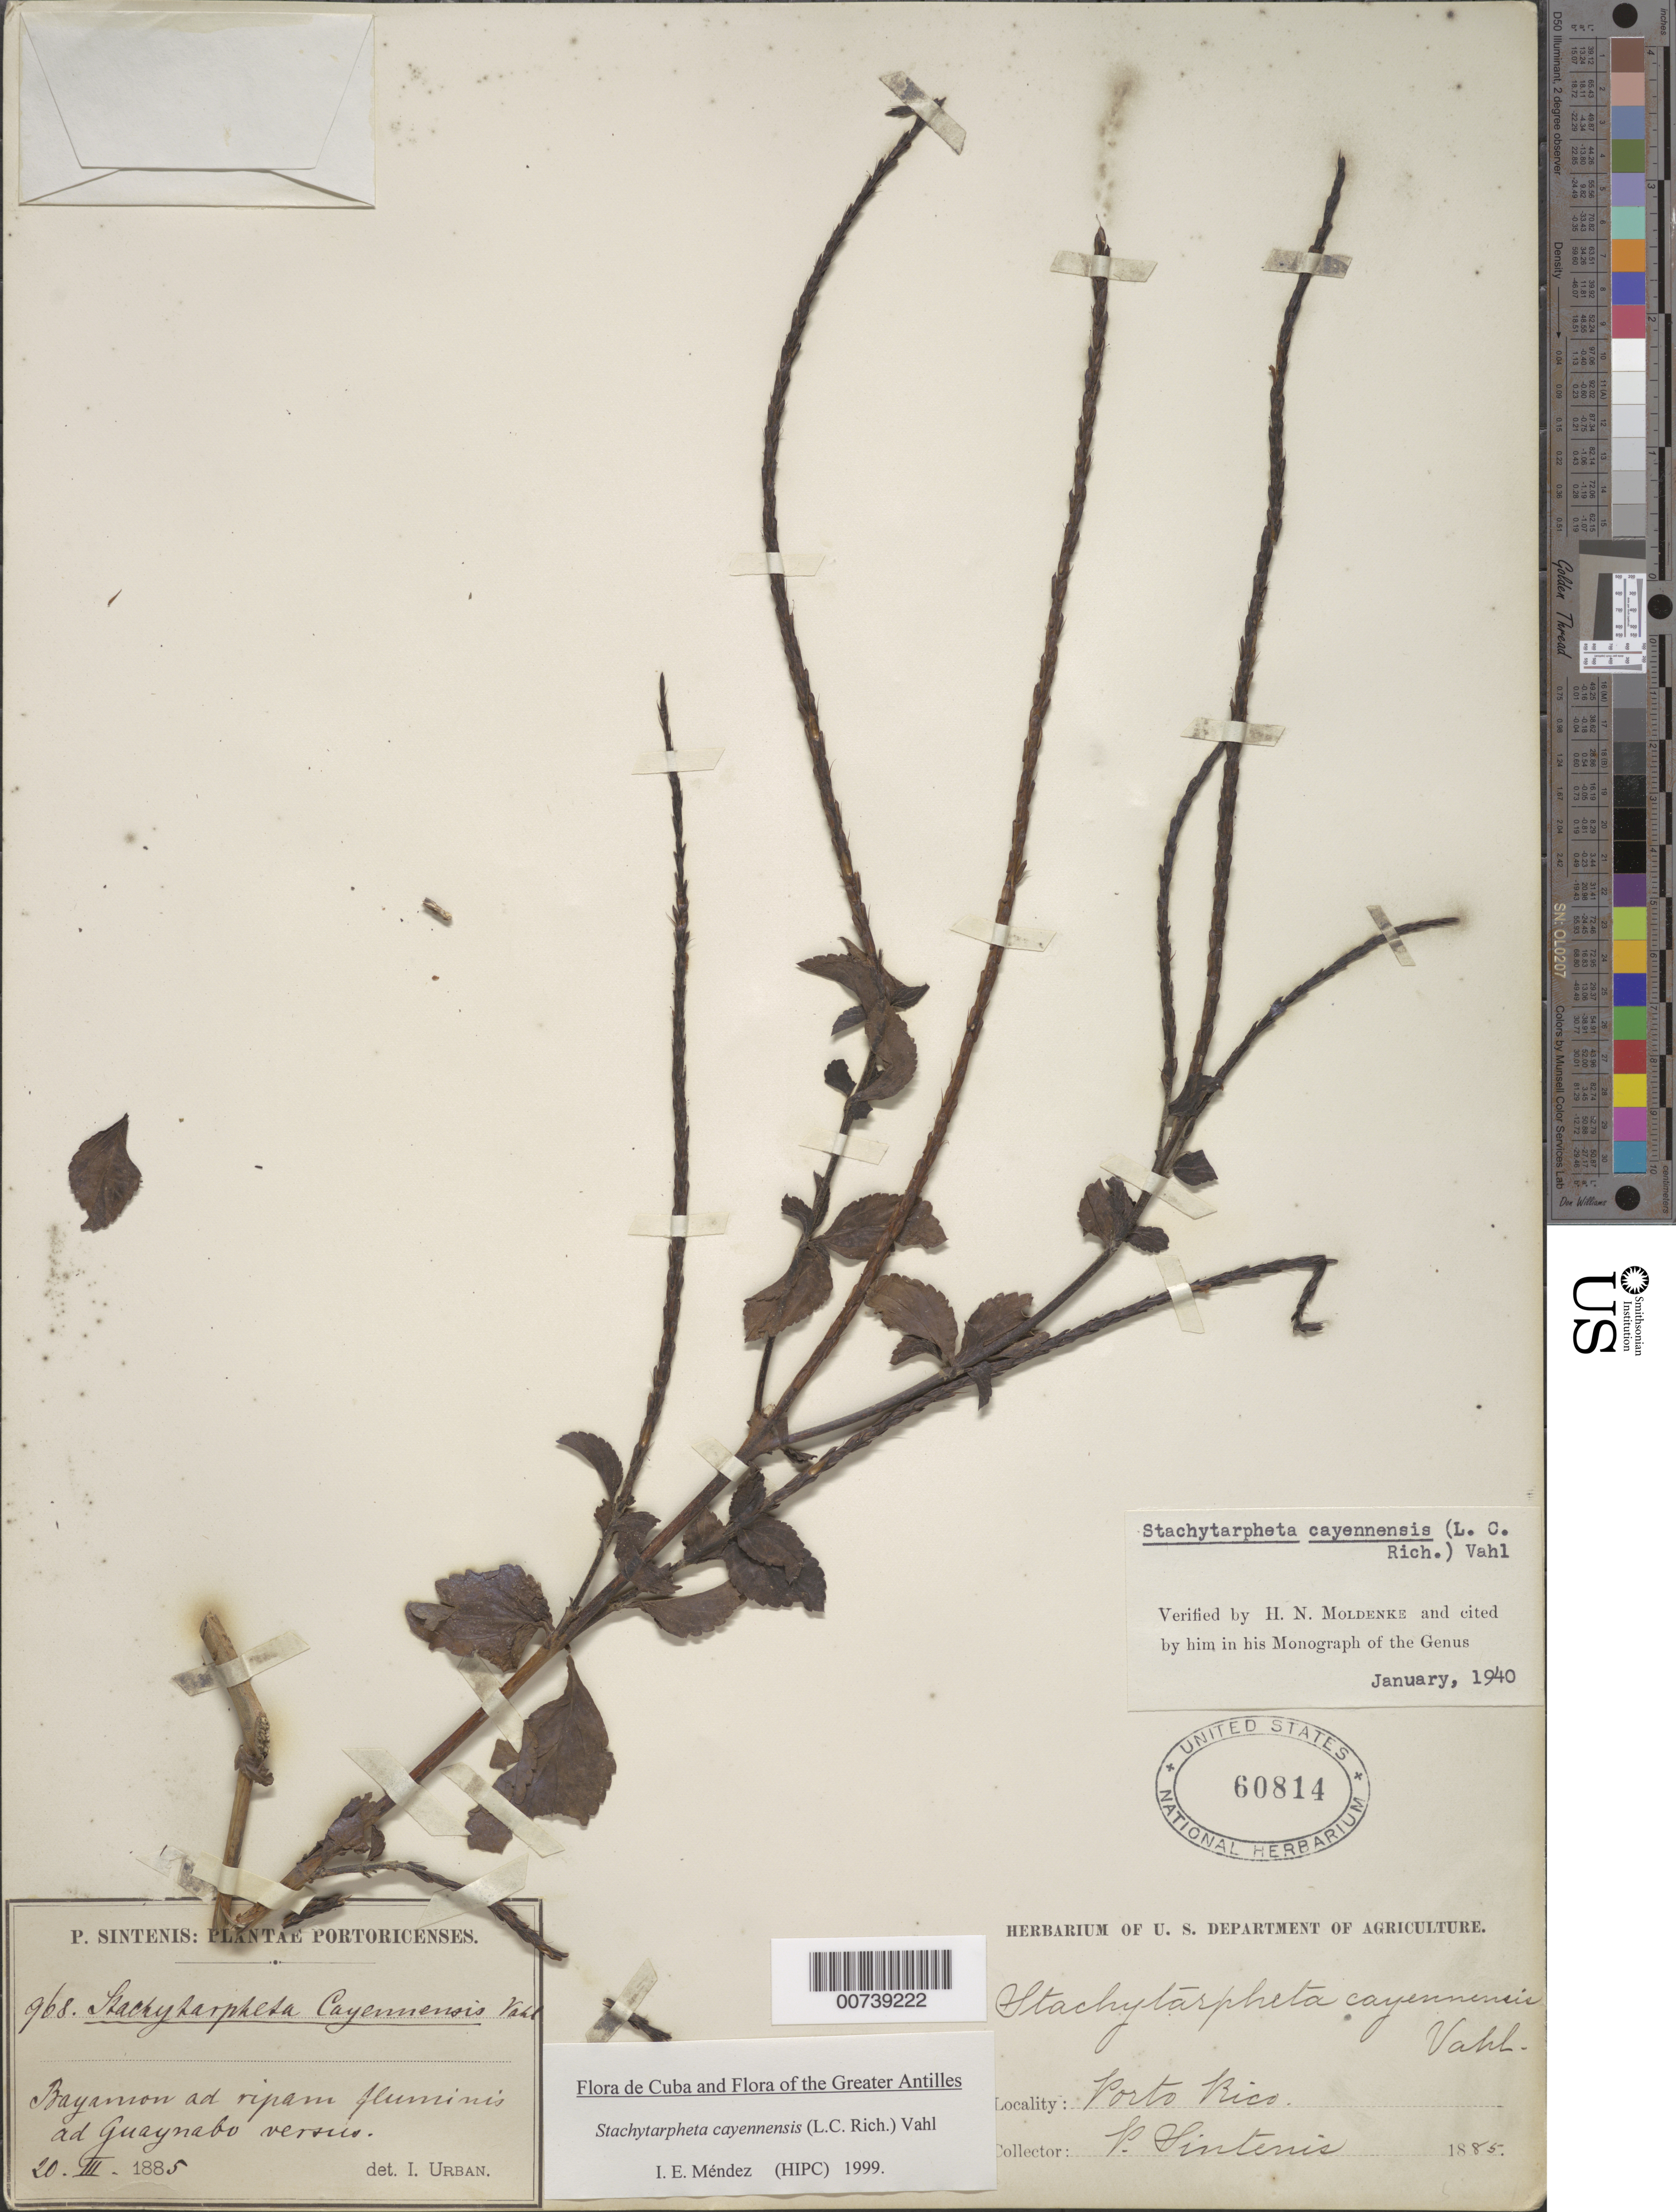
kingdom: Plantae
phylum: Tracheophyta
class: Magnoliopsida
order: Lamiales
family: Verbenaceae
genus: Stachytarpheta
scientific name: Stachytarpheta cayennensis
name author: (Rich.) Vahl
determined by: Méndez, Isidro E., (HIPC)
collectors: P. Sintenis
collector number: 968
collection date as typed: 20 Mar 1885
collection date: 1885-03-20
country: Puerto Rico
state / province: Bayamón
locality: Bayamon ad ripam fluminis ad Guaynabo versus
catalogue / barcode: US 60814